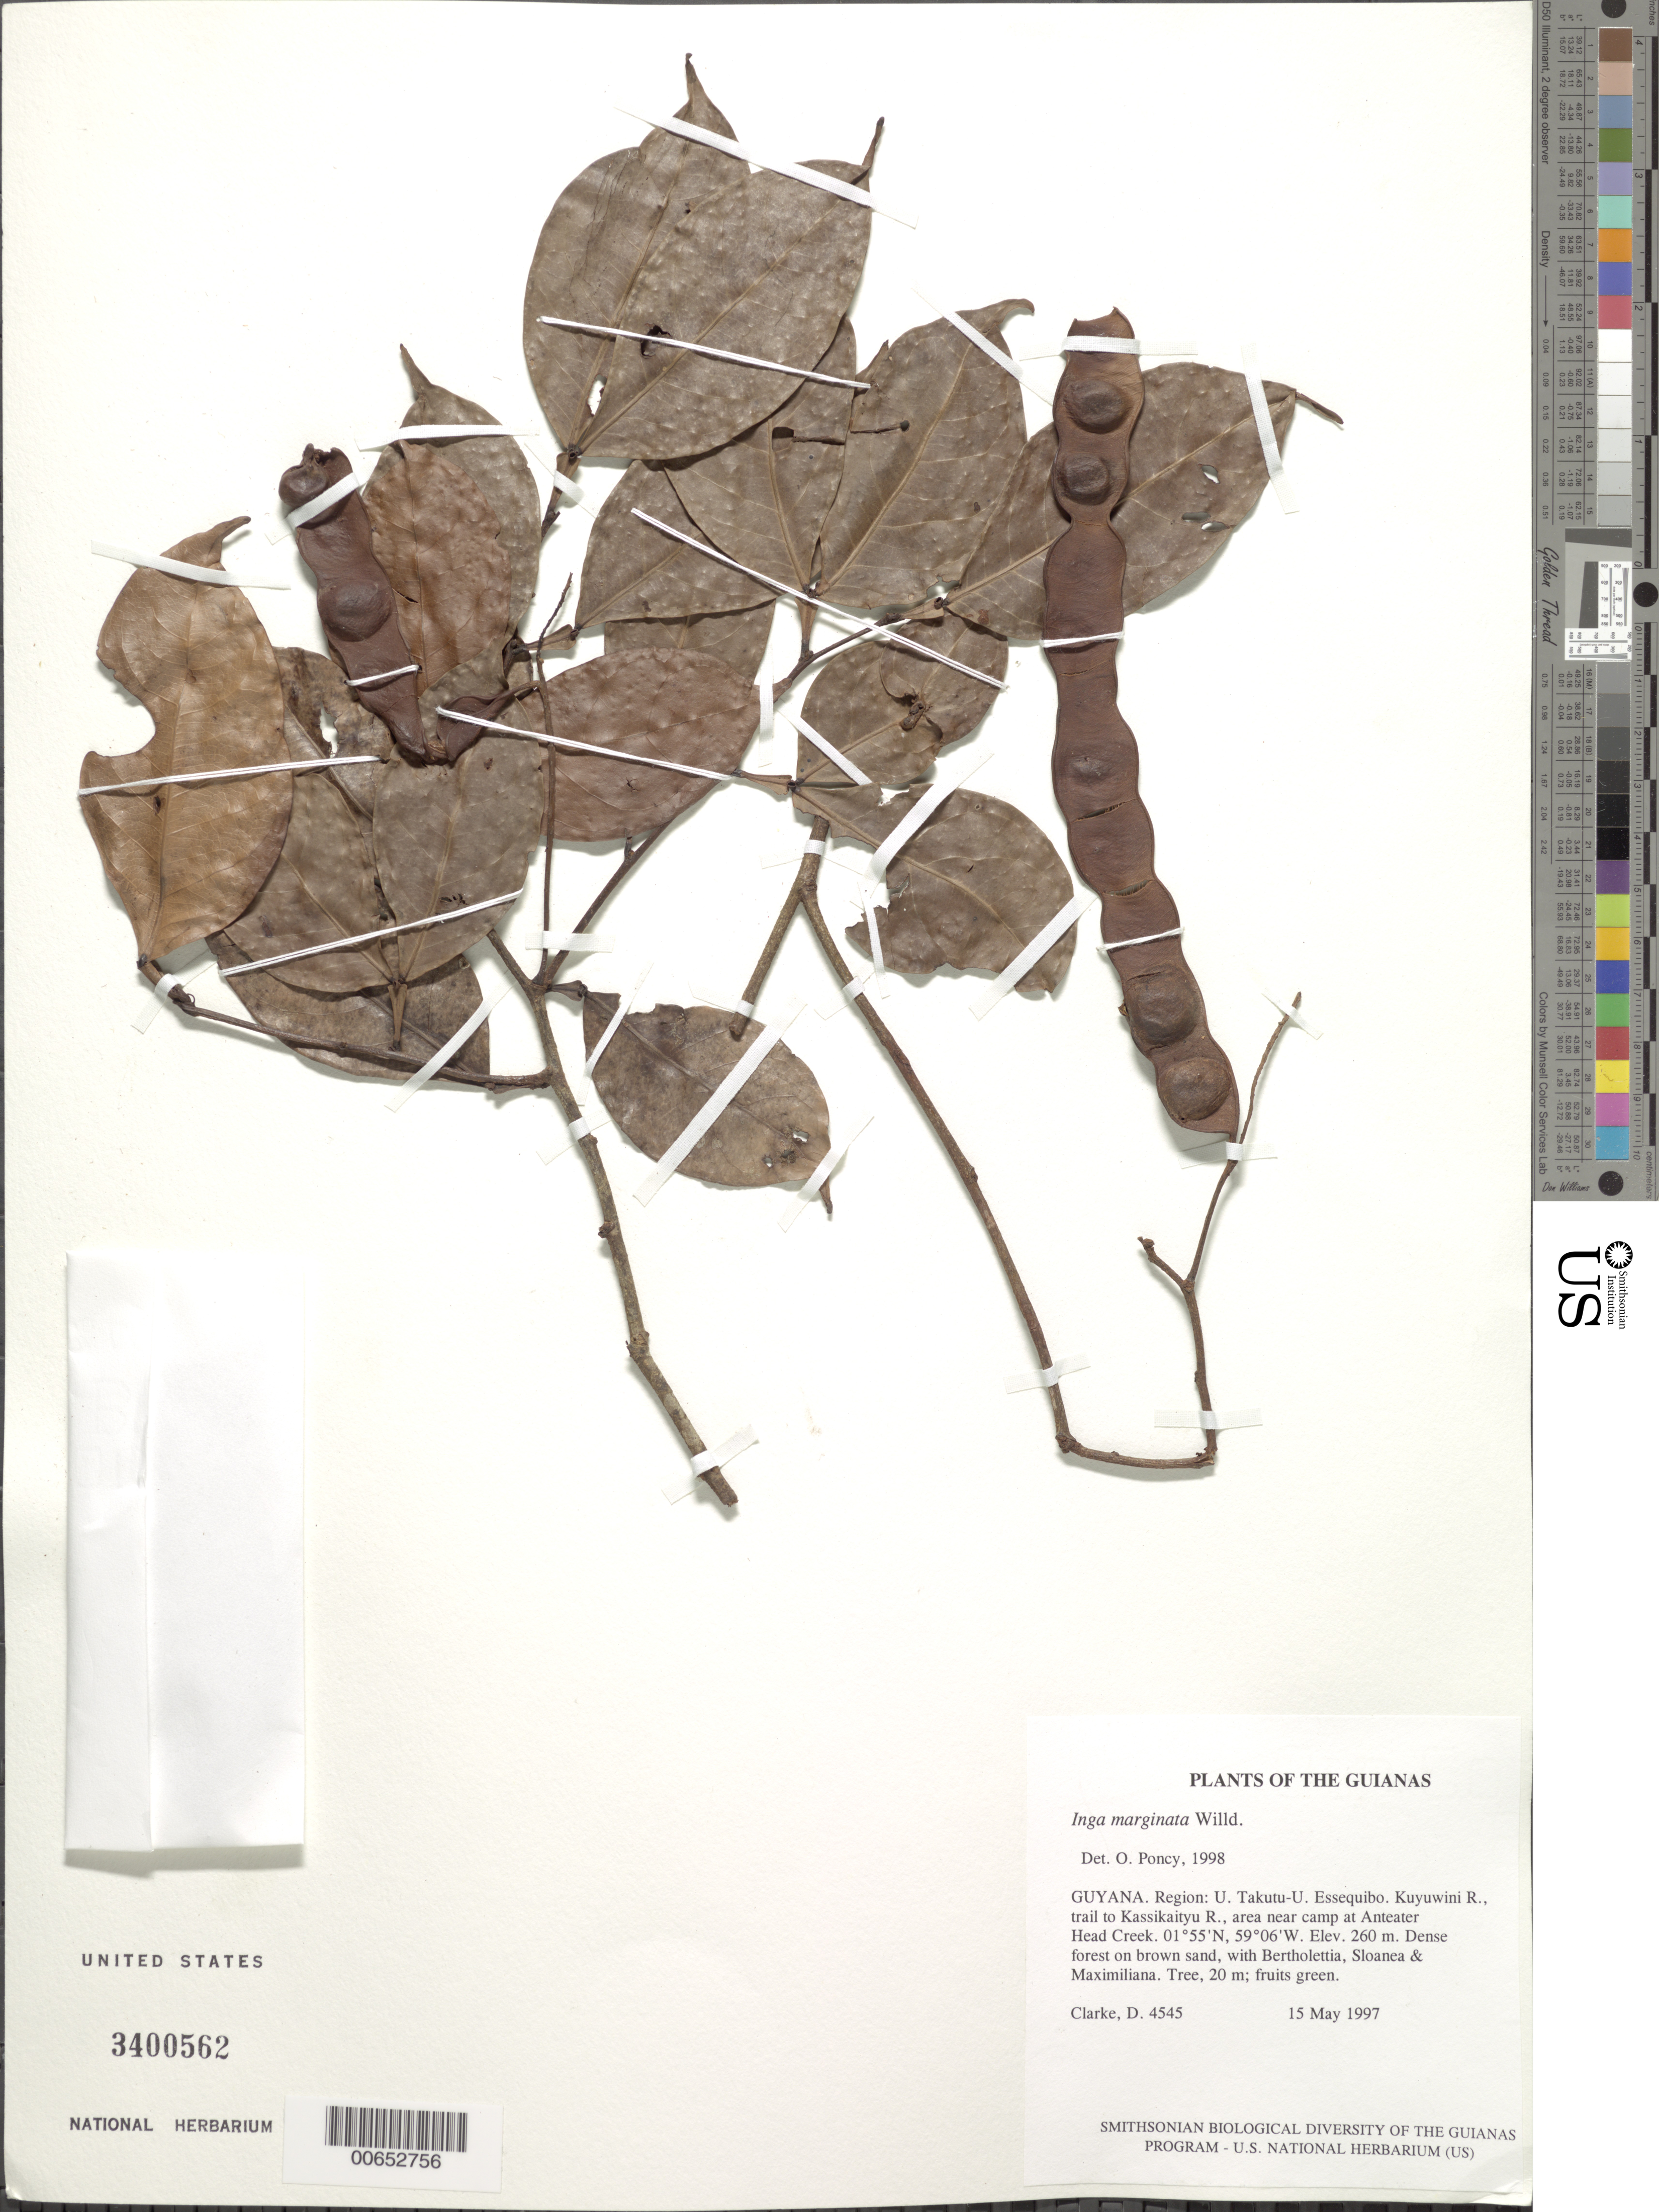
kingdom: Plantae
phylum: Tracheophyta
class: Magnoliopsida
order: Fabales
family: Fabaceae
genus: Inga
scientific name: Inga marginata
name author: Willd.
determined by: Poncy, O.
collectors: H. D. Clarke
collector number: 4545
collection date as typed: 15 May 1997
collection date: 1997-05-15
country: Guyana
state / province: U. Takutu-U. Essequibo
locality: Kuyuwini R., trail to Kassikaityu R., area near camp at Anteater Head Creek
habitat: Dense forest on brown sand, with Bertholettia, Sloanea & Maximiliana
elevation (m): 260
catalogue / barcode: US 3400562